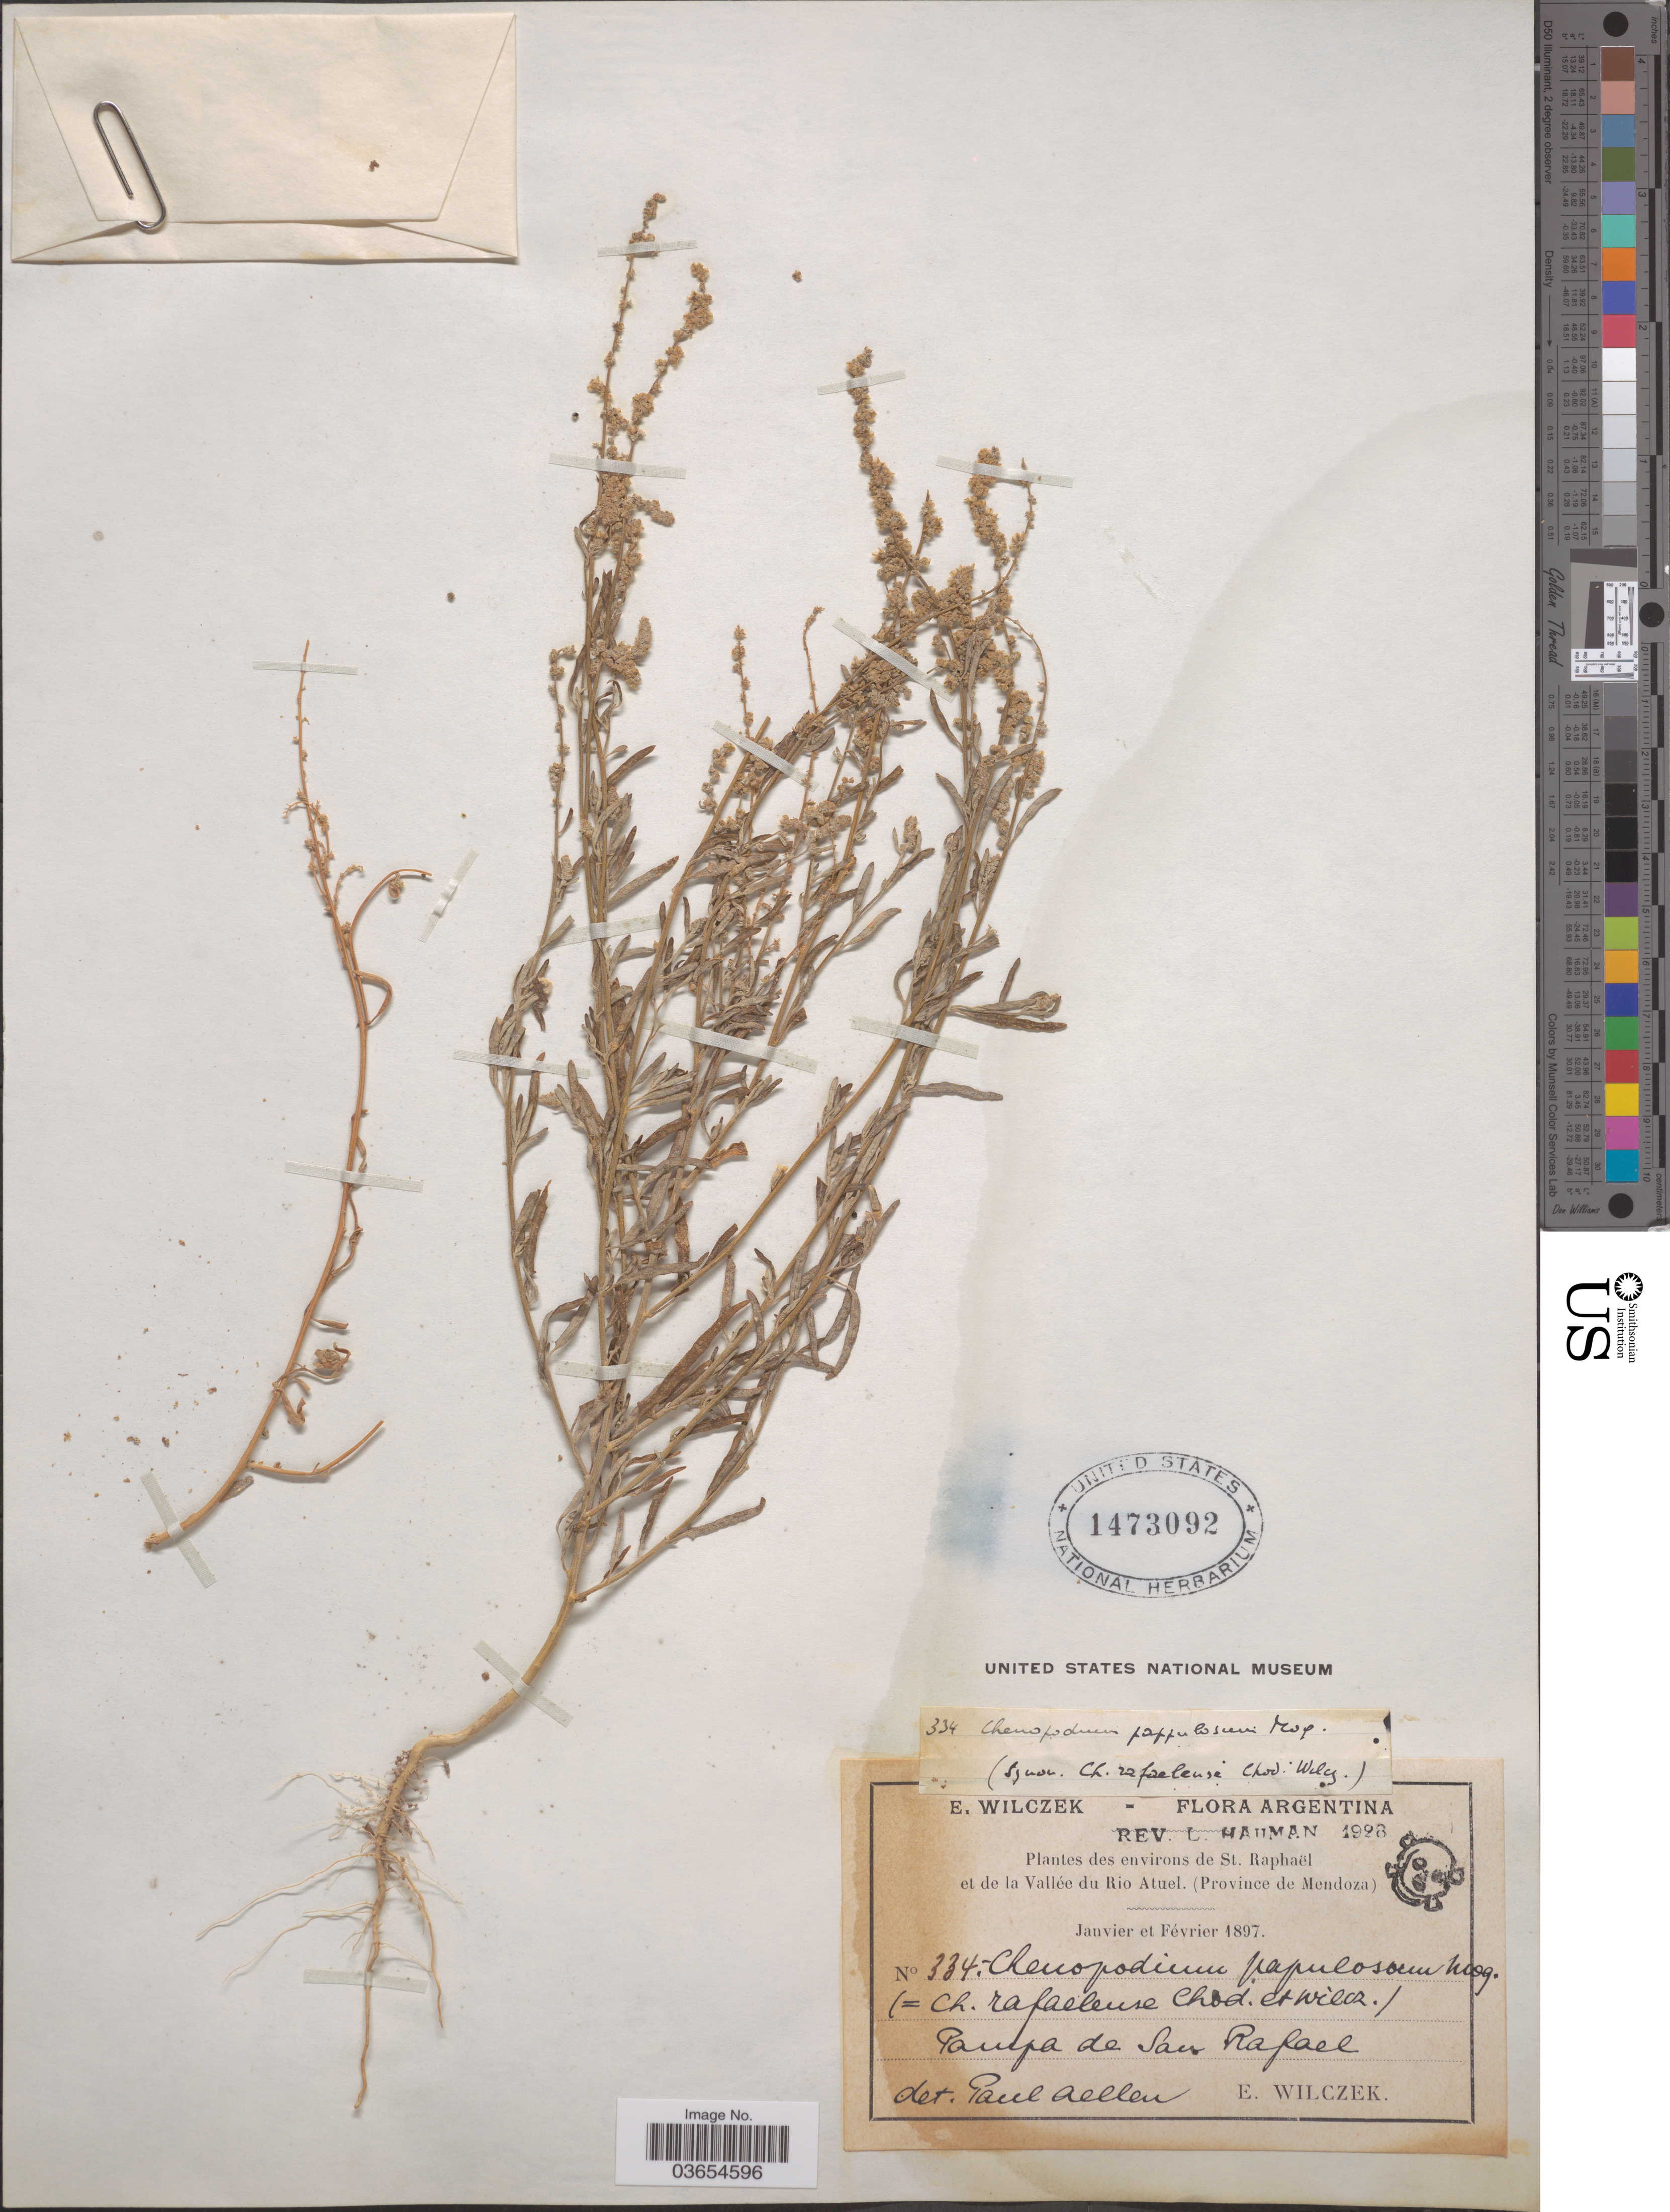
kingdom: Plantae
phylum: Tracheophyta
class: Magnoliopsida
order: Caryophyllales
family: Amaranthaceae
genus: Chenopodium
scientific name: Chenopodium papulosum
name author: Moq.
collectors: E. Wilczek & L. Hauman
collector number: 334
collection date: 1928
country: Argentina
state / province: Mendoza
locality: Des environs de St. Raphaël et de la Vallée du Rio Atuel. Paupa de San Rafael.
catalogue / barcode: US 1473092